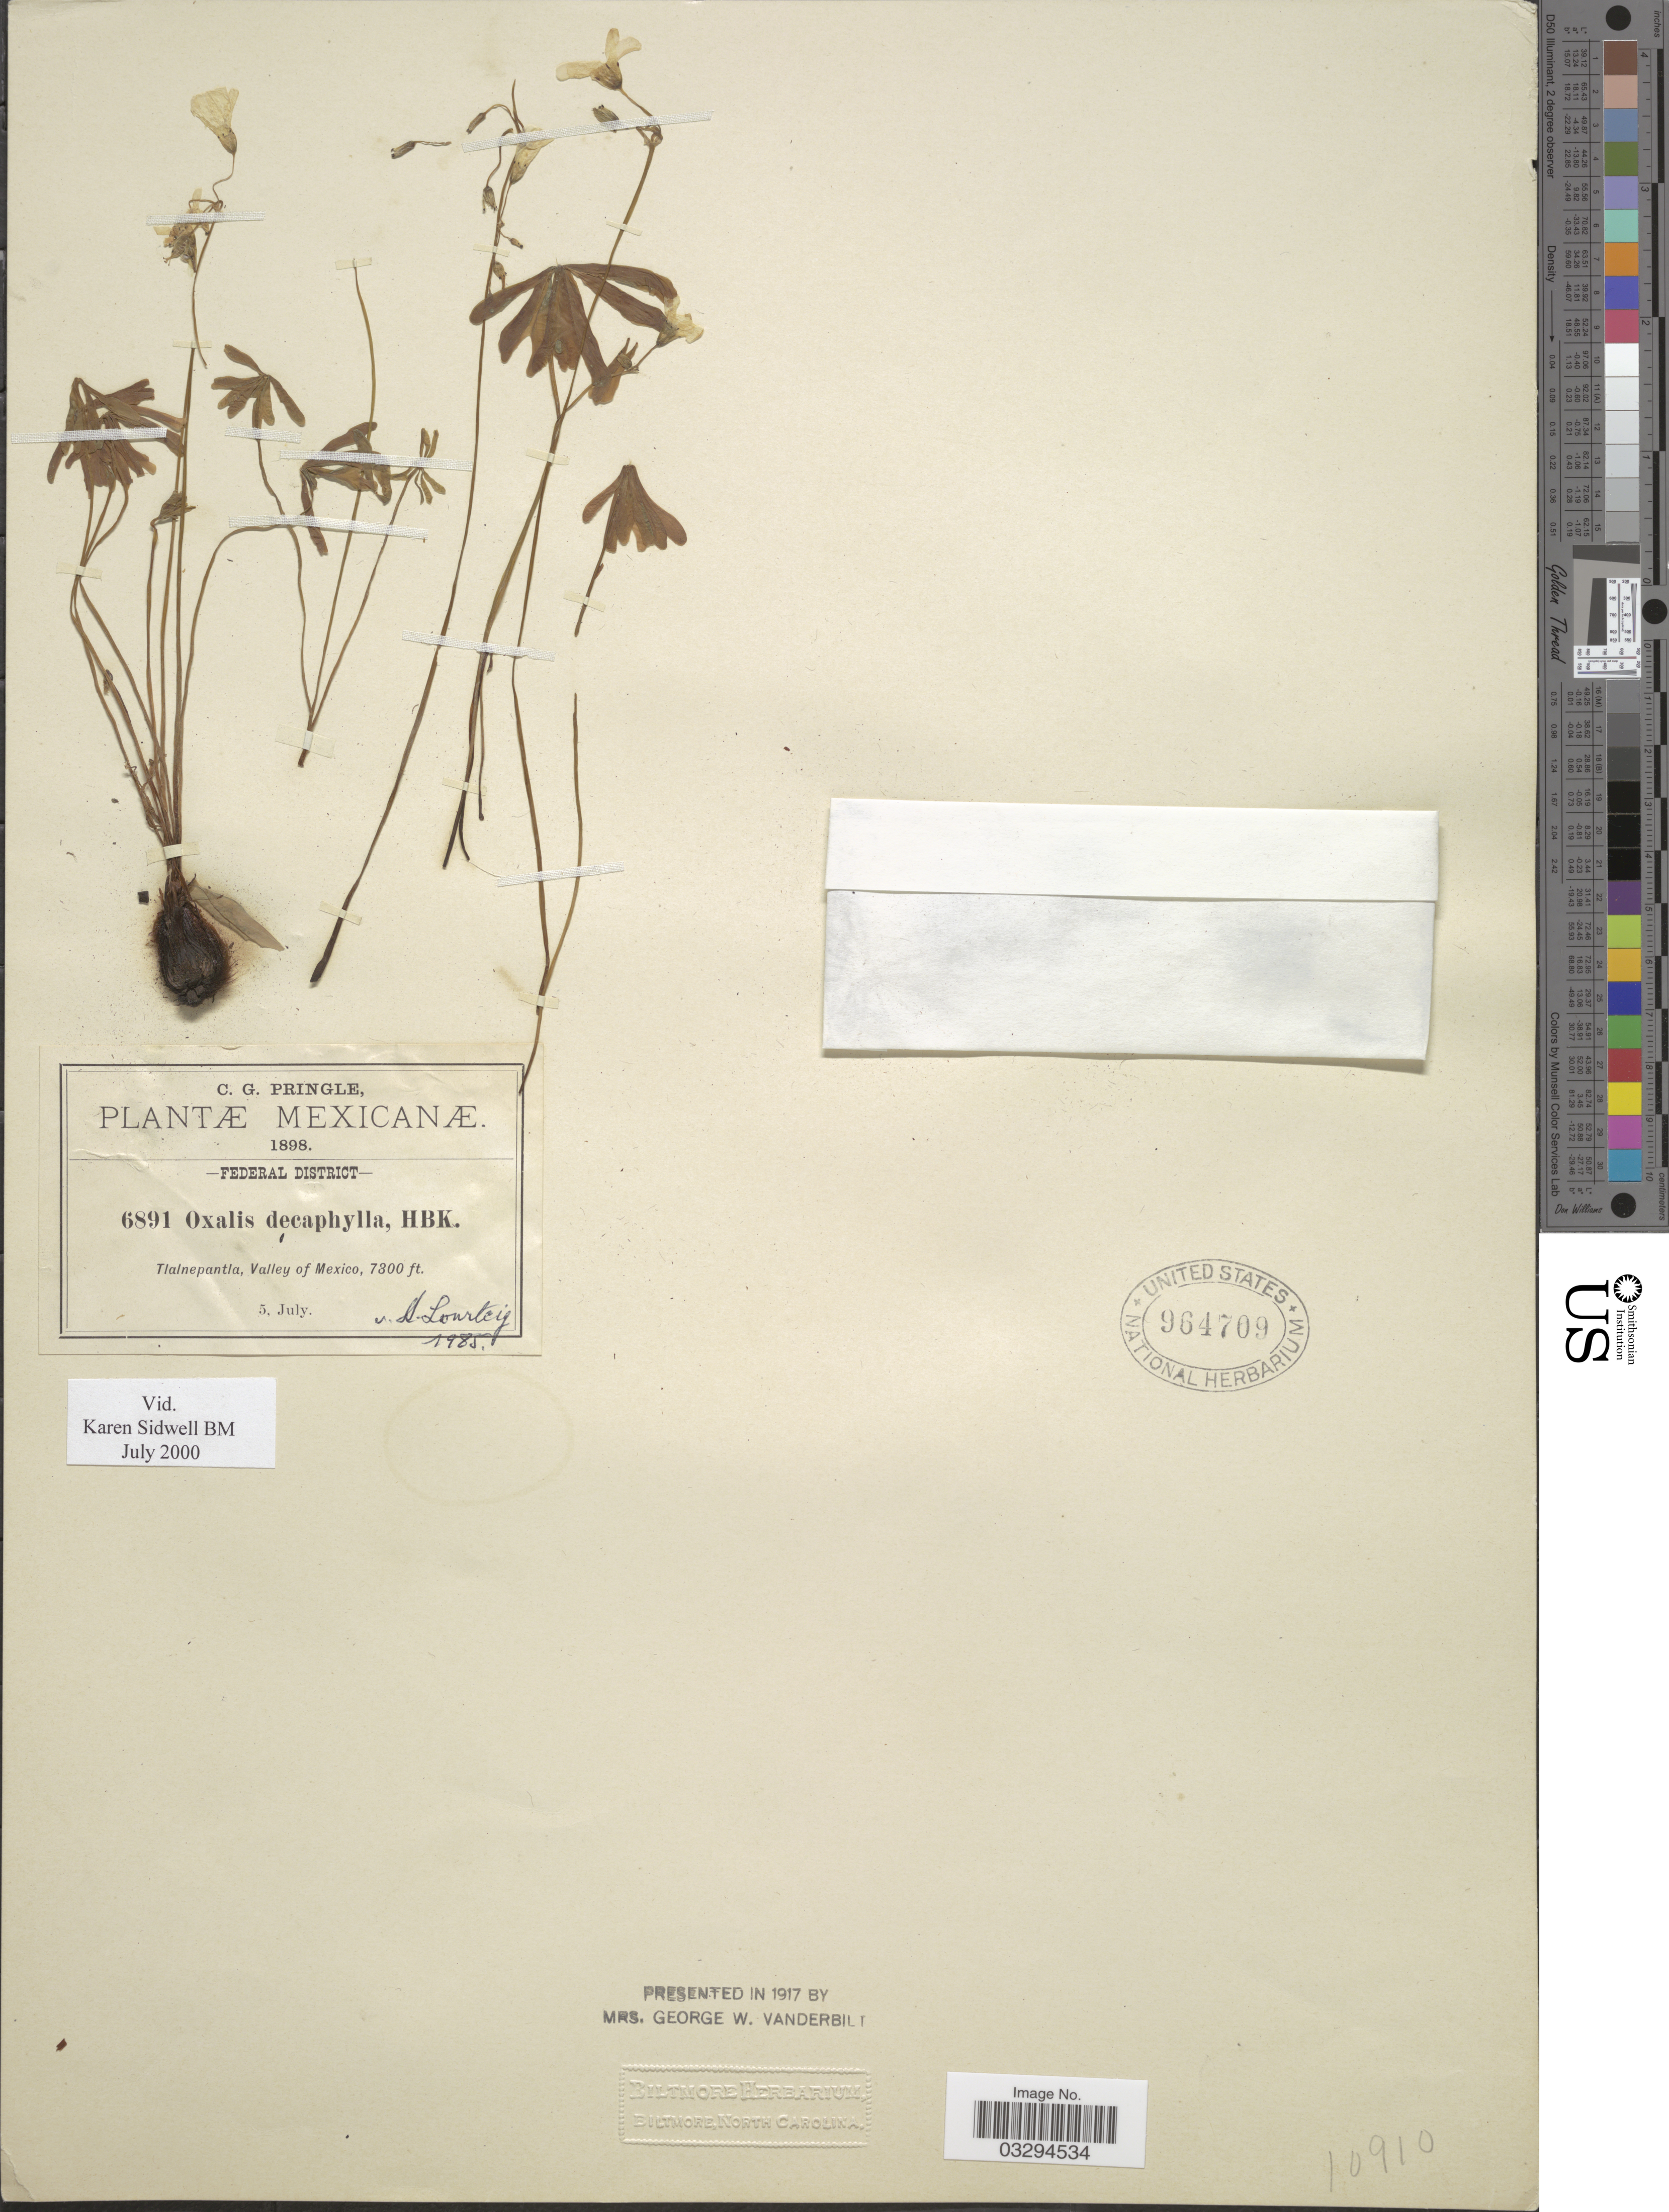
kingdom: Plantae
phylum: Tracheophyta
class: Magnoliopsida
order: Oxalidales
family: Oxalidaceae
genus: Oxalis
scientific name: Oxalis decaphylla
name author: Kunth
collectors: C. G. Pringle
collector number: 6891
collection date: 1898-07-05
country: Mexico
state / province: Distrito Federal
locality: Federal District, Tlalnepantla, Valley of Mexico.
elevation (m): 2377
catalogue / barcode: US 964709